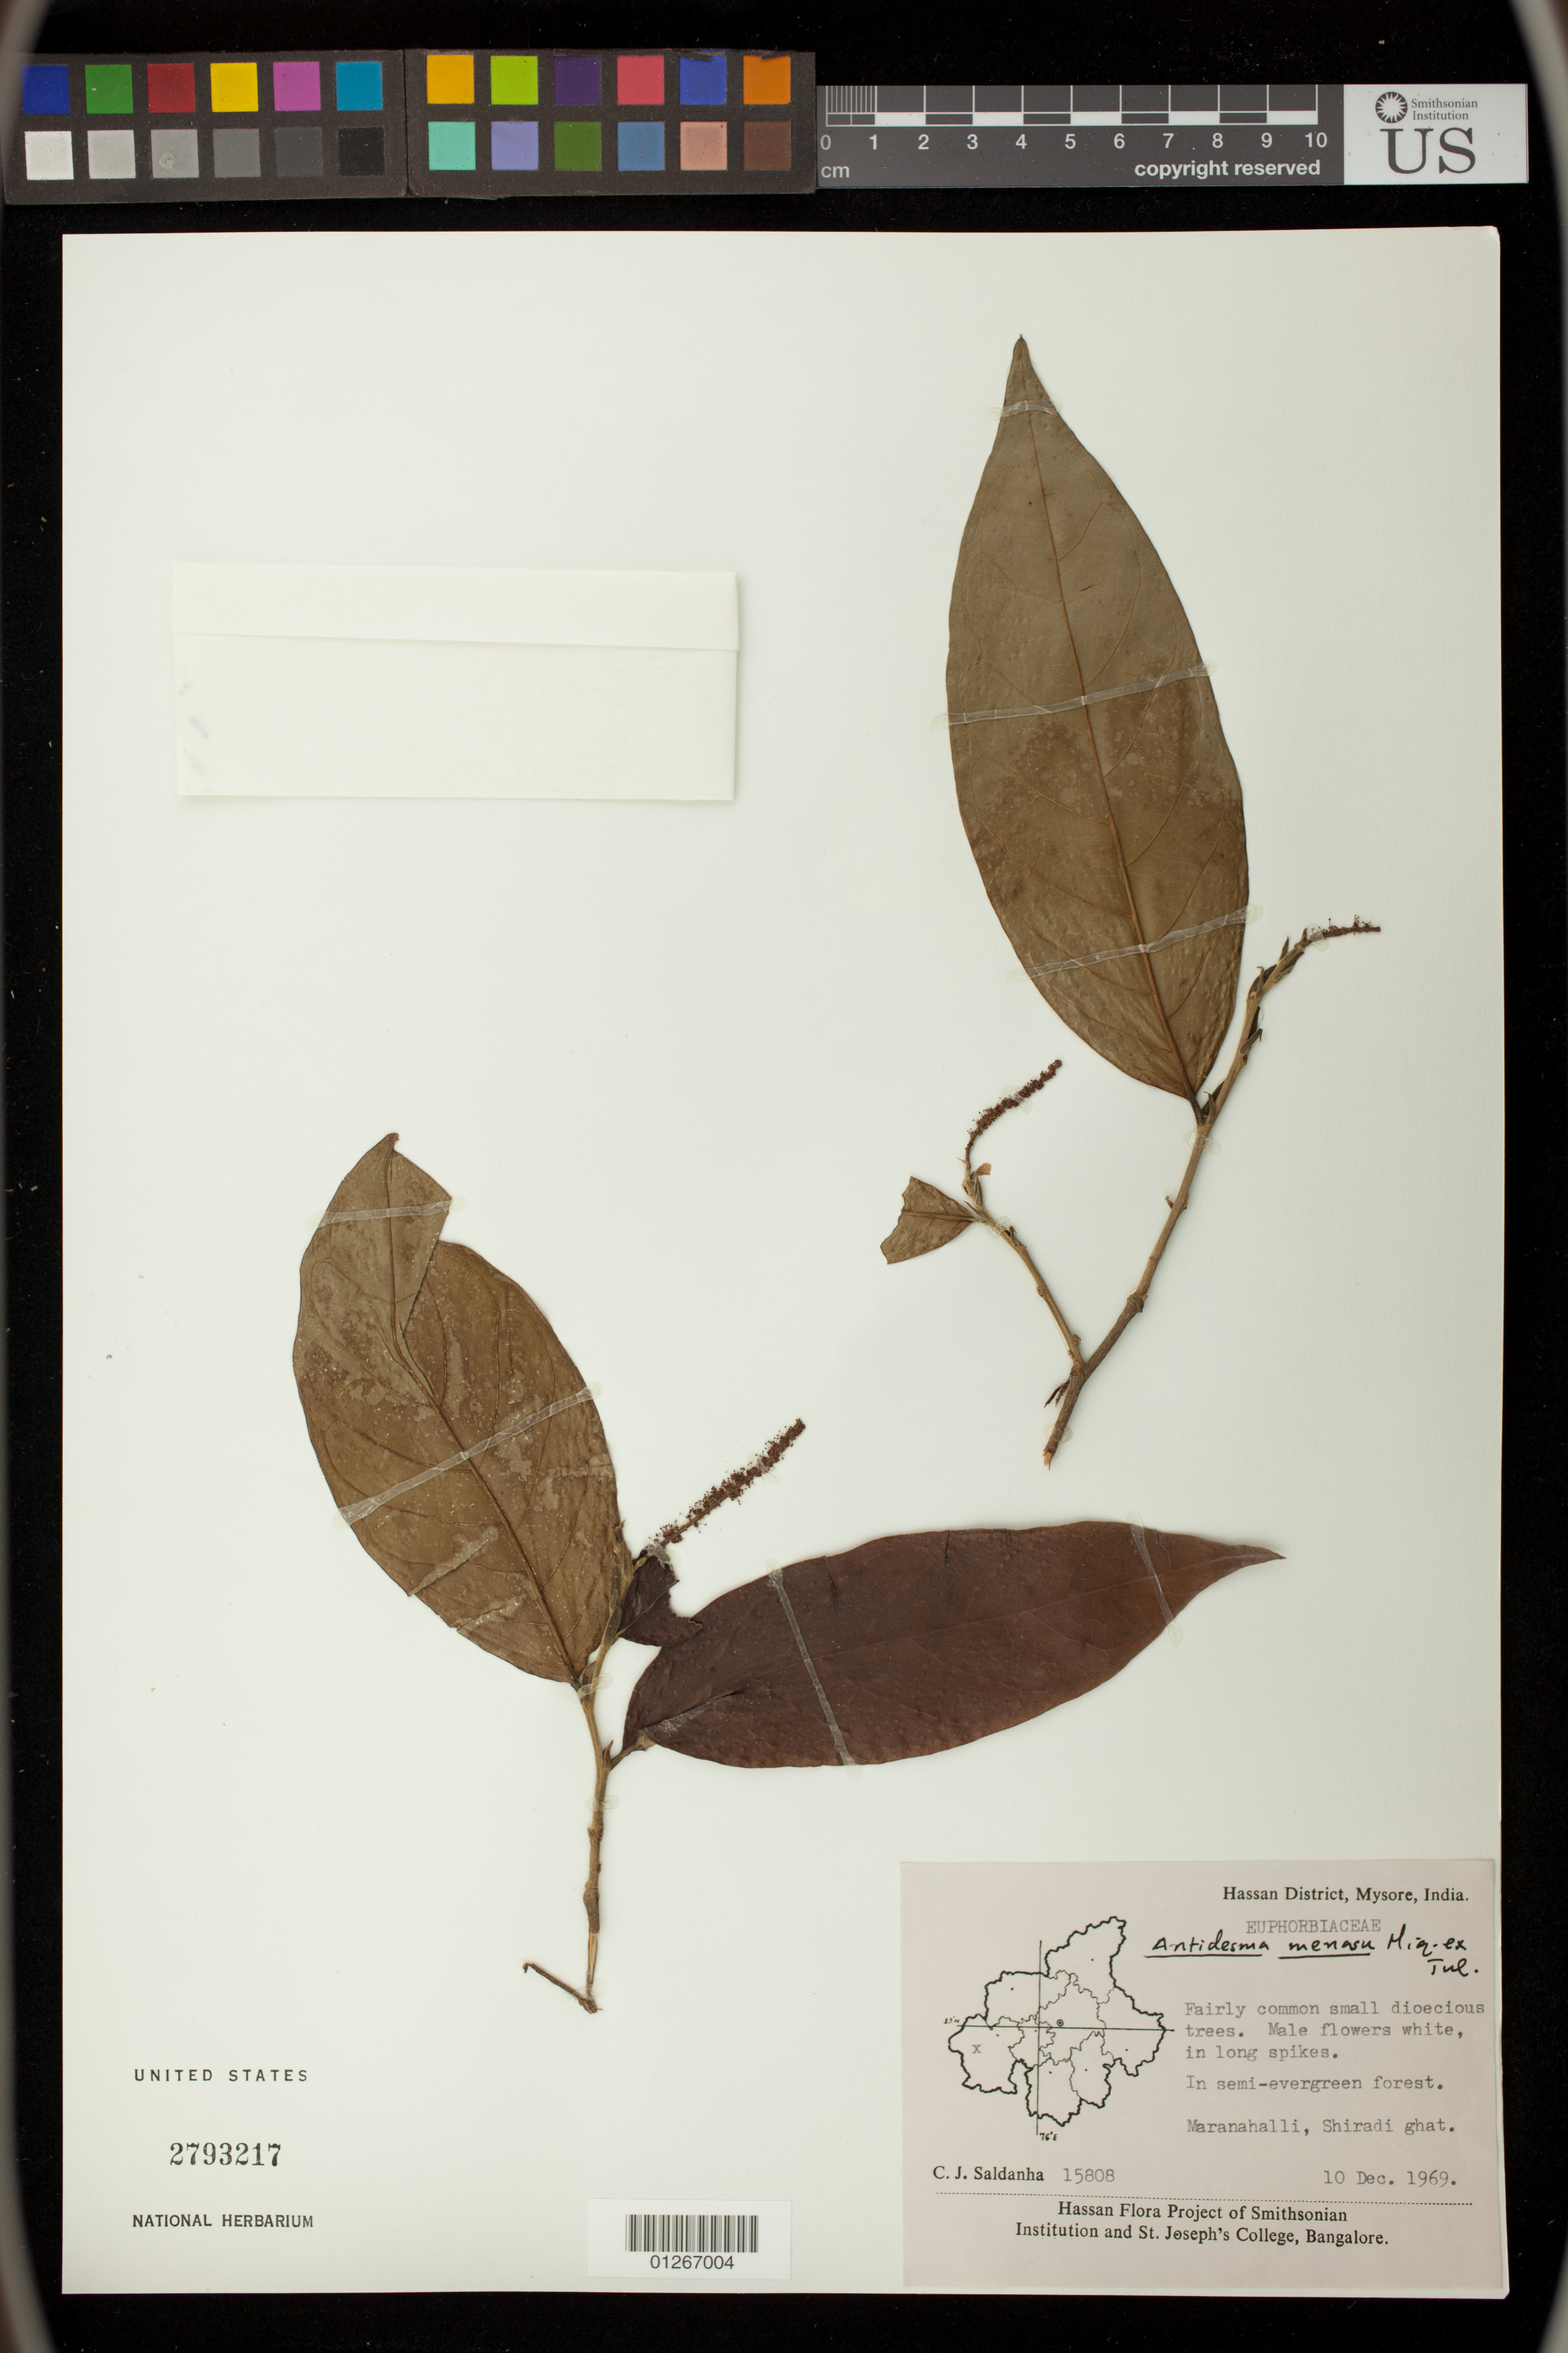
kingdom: Plantae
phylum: Tracheophyta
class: Magnoliopsida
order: Malpighiales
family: Phyllanthaceae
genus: Antidesma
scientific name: Antidesma menasu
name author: Miq. ex Tul.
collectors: C. J. Saldanha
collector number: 15808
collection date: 1969-12-10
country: India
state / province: Karnataka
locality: Hassan District, Mysore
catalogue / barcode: US 2793217